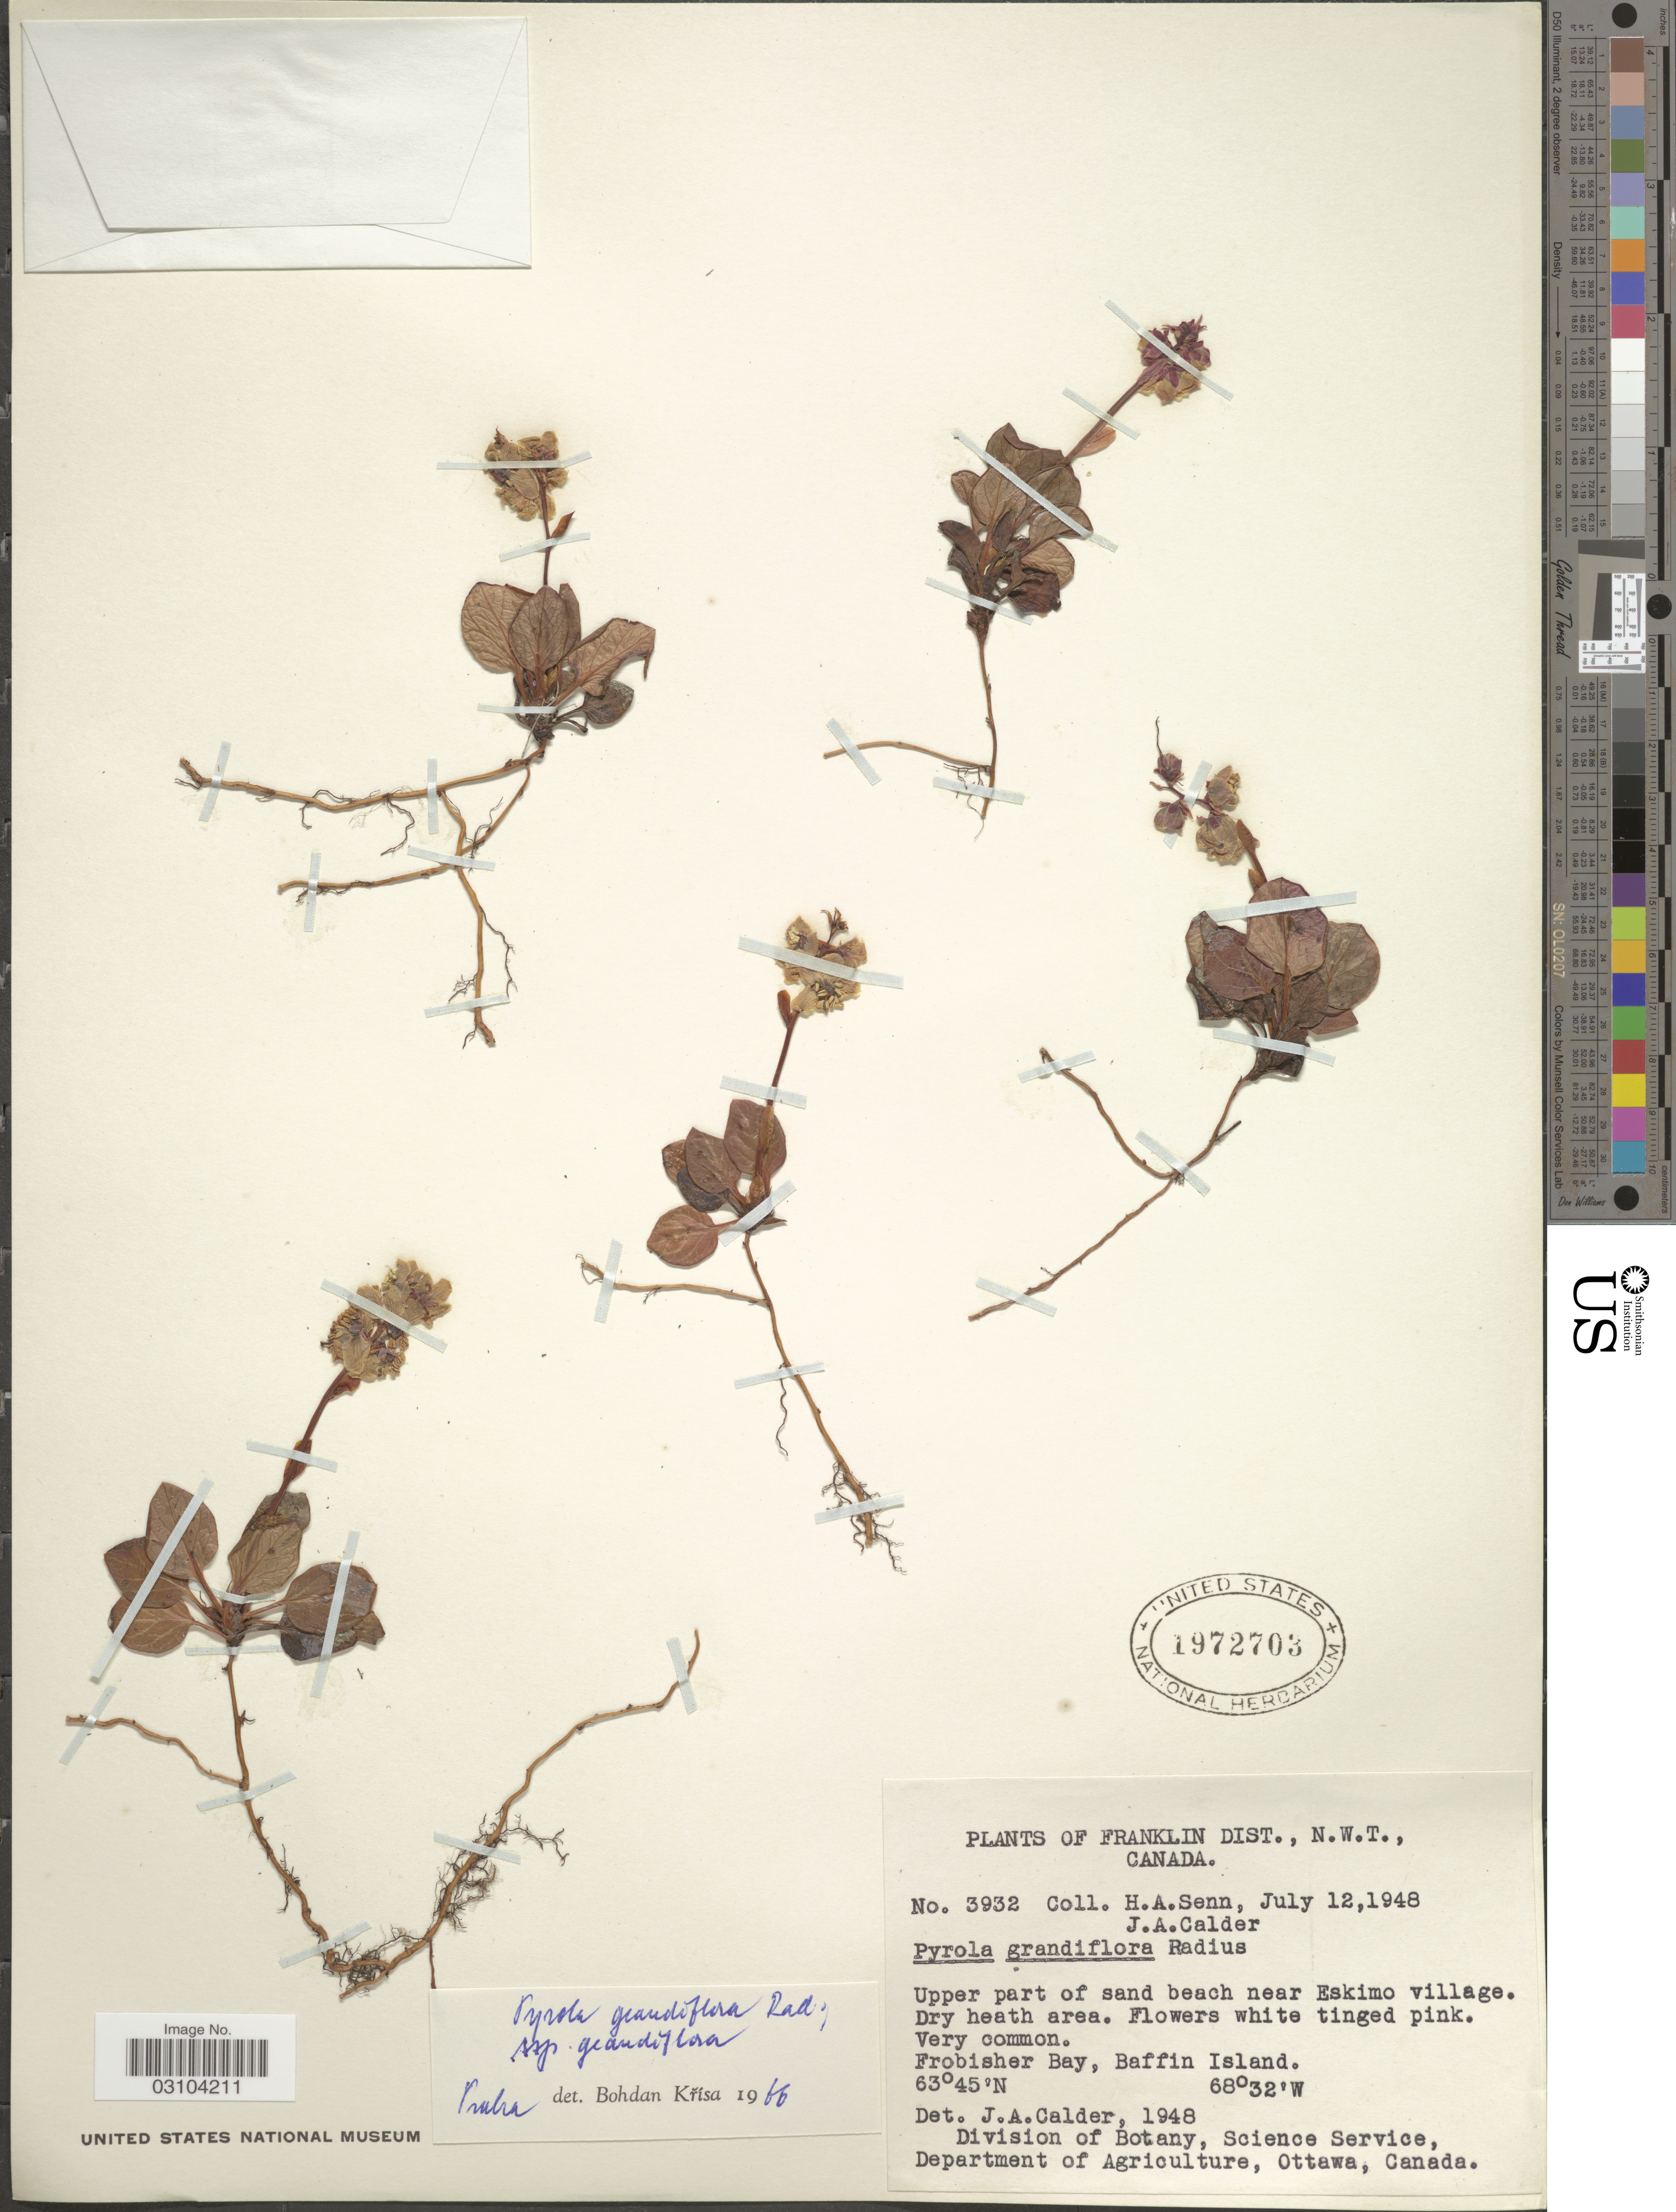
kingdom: Plantae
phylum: Tracheophyta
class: Magnoliopsida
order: Ericales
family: Ericaceae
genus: Pyrola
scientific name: Pyrola grandiflora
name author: Radius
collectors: H. Senn & J. A. Calder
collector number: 3932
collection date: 1948-07-12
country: Canada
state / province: Northwest Territories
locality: Franklin Dist. Upper part of sand beach near Eskimo village. Frobisher Bay, Baffin Island.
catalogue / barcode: US 1972703